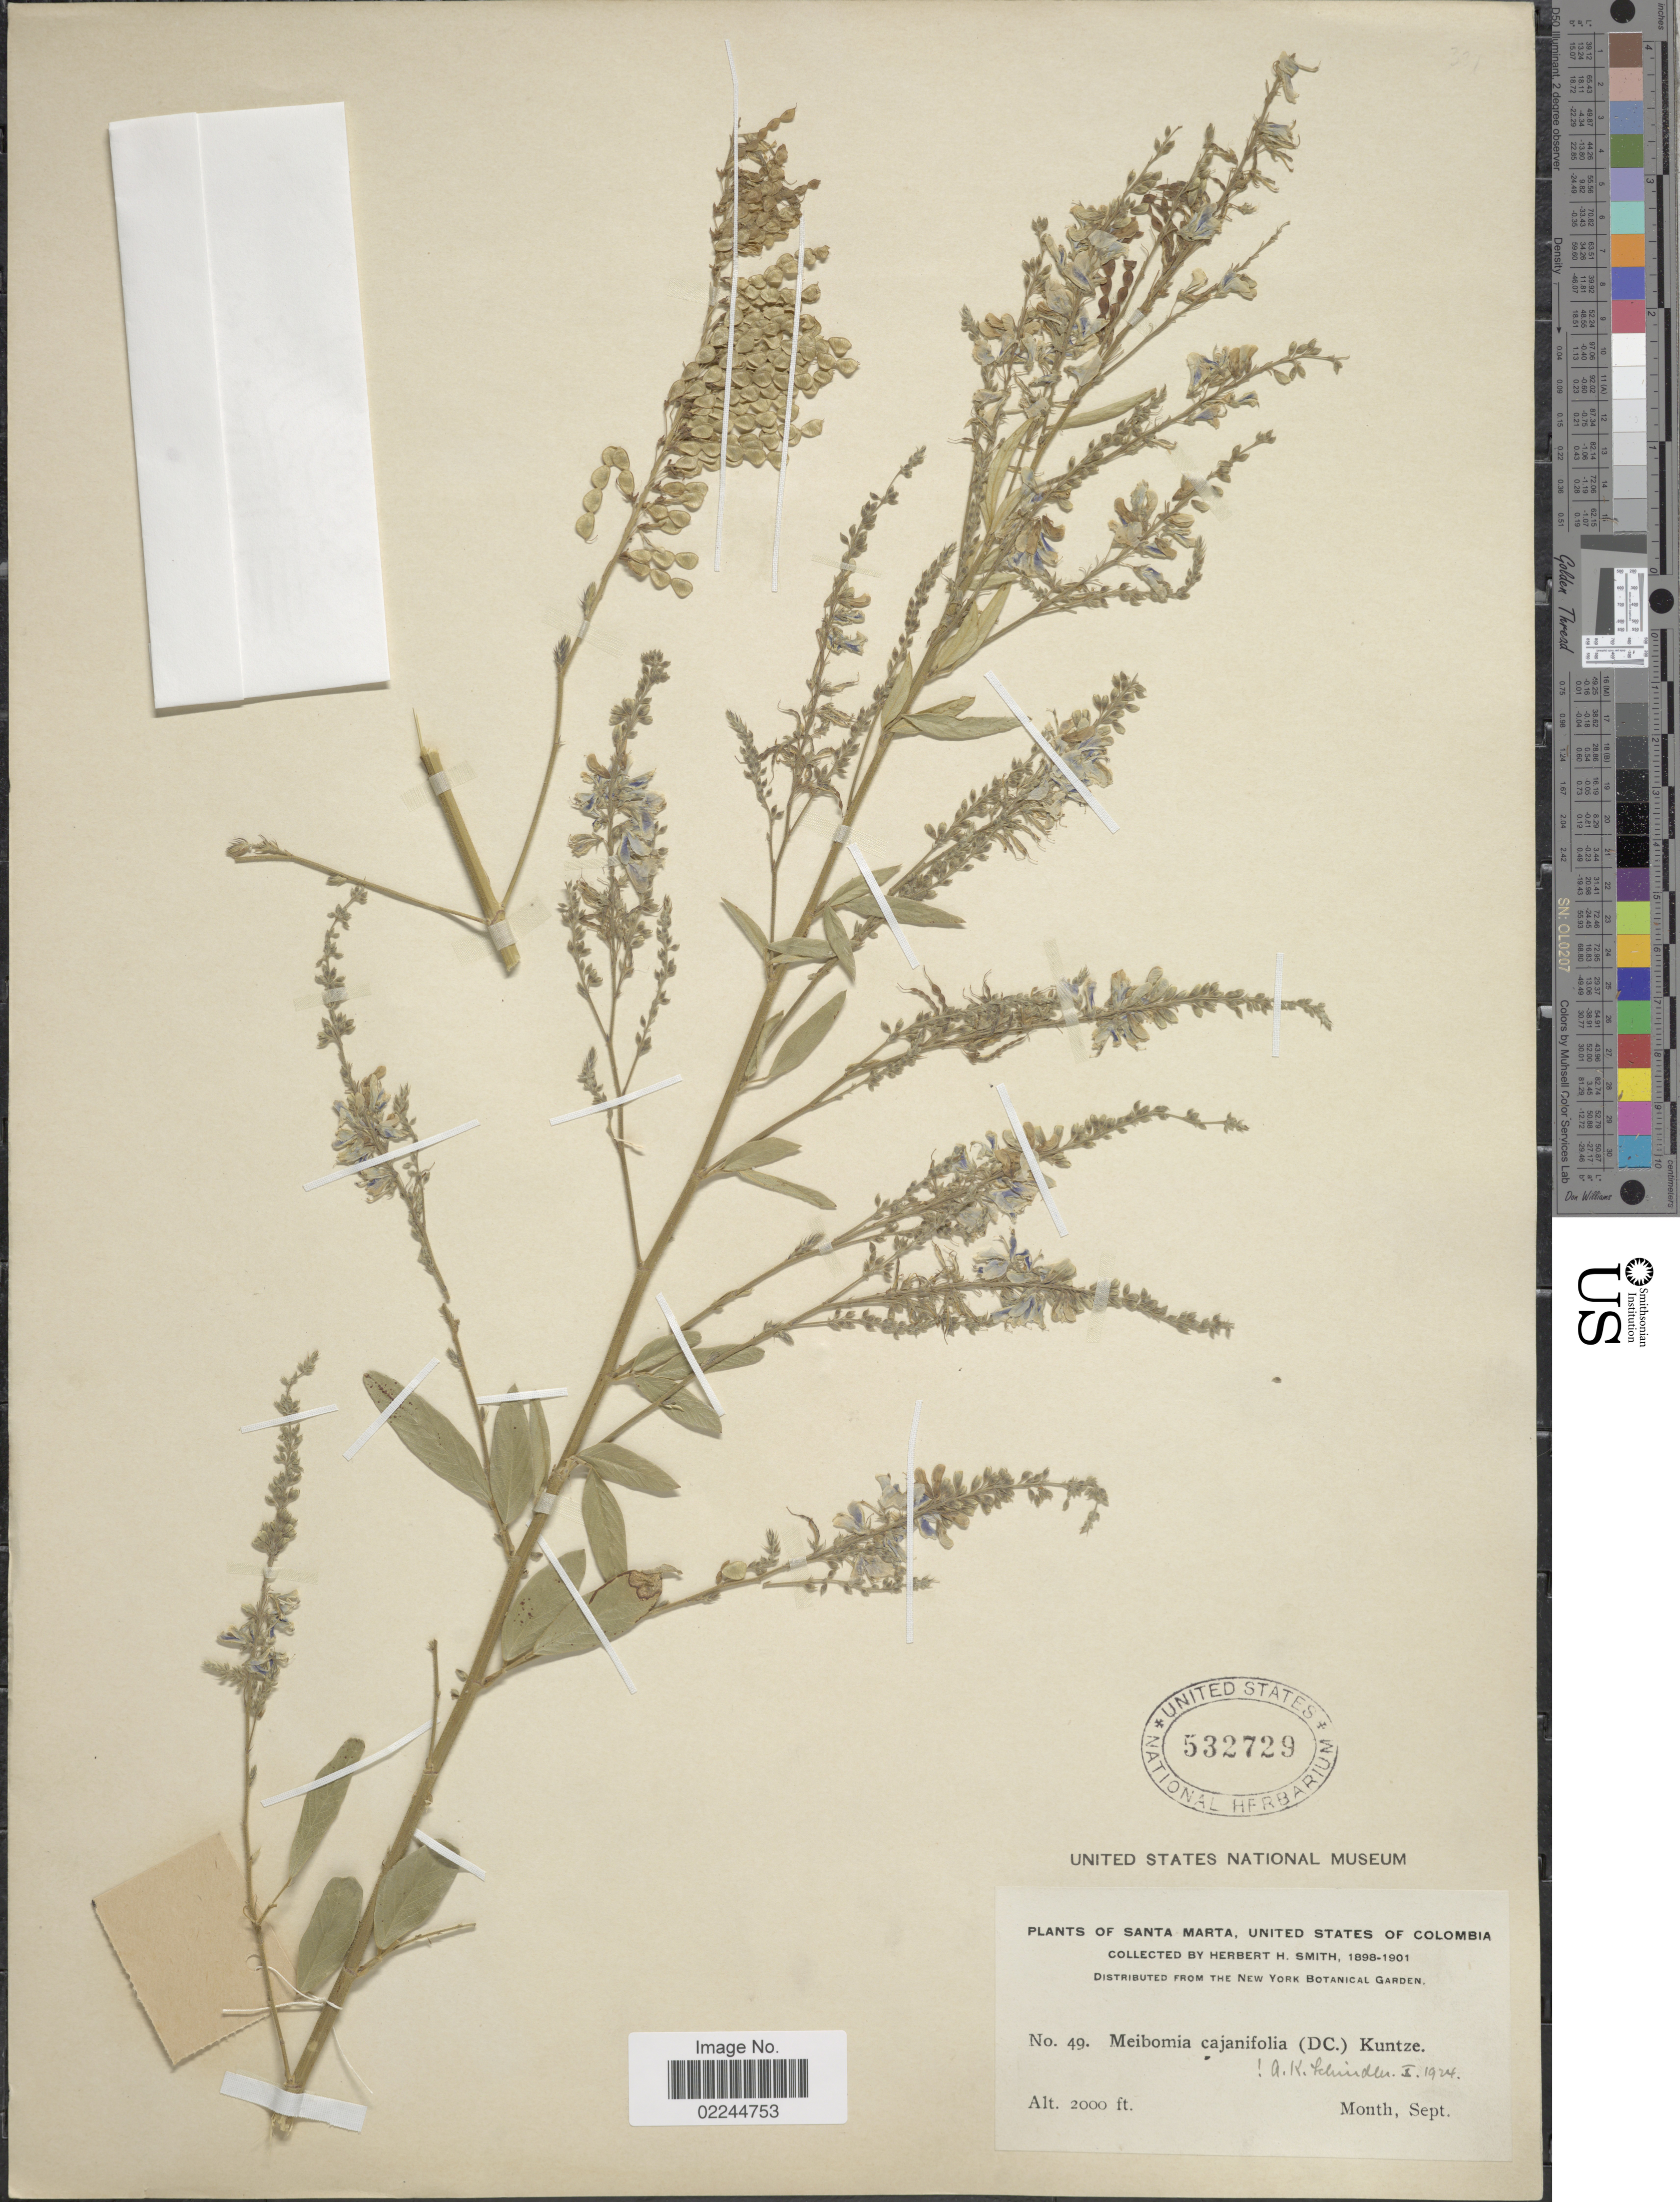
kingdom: Plantae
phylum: Tracheophyta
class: Magnoliopsida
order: Fabales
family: Fabaceae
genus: Desmodium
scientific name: Desmodium cajanifolium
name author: (Kunth) DC.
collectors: Herbert H. Smith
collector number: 49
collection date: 1898-09/1901-09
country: Colombia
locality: Santa Marta, United States of Colombia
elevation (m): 610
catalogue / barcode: US 532729